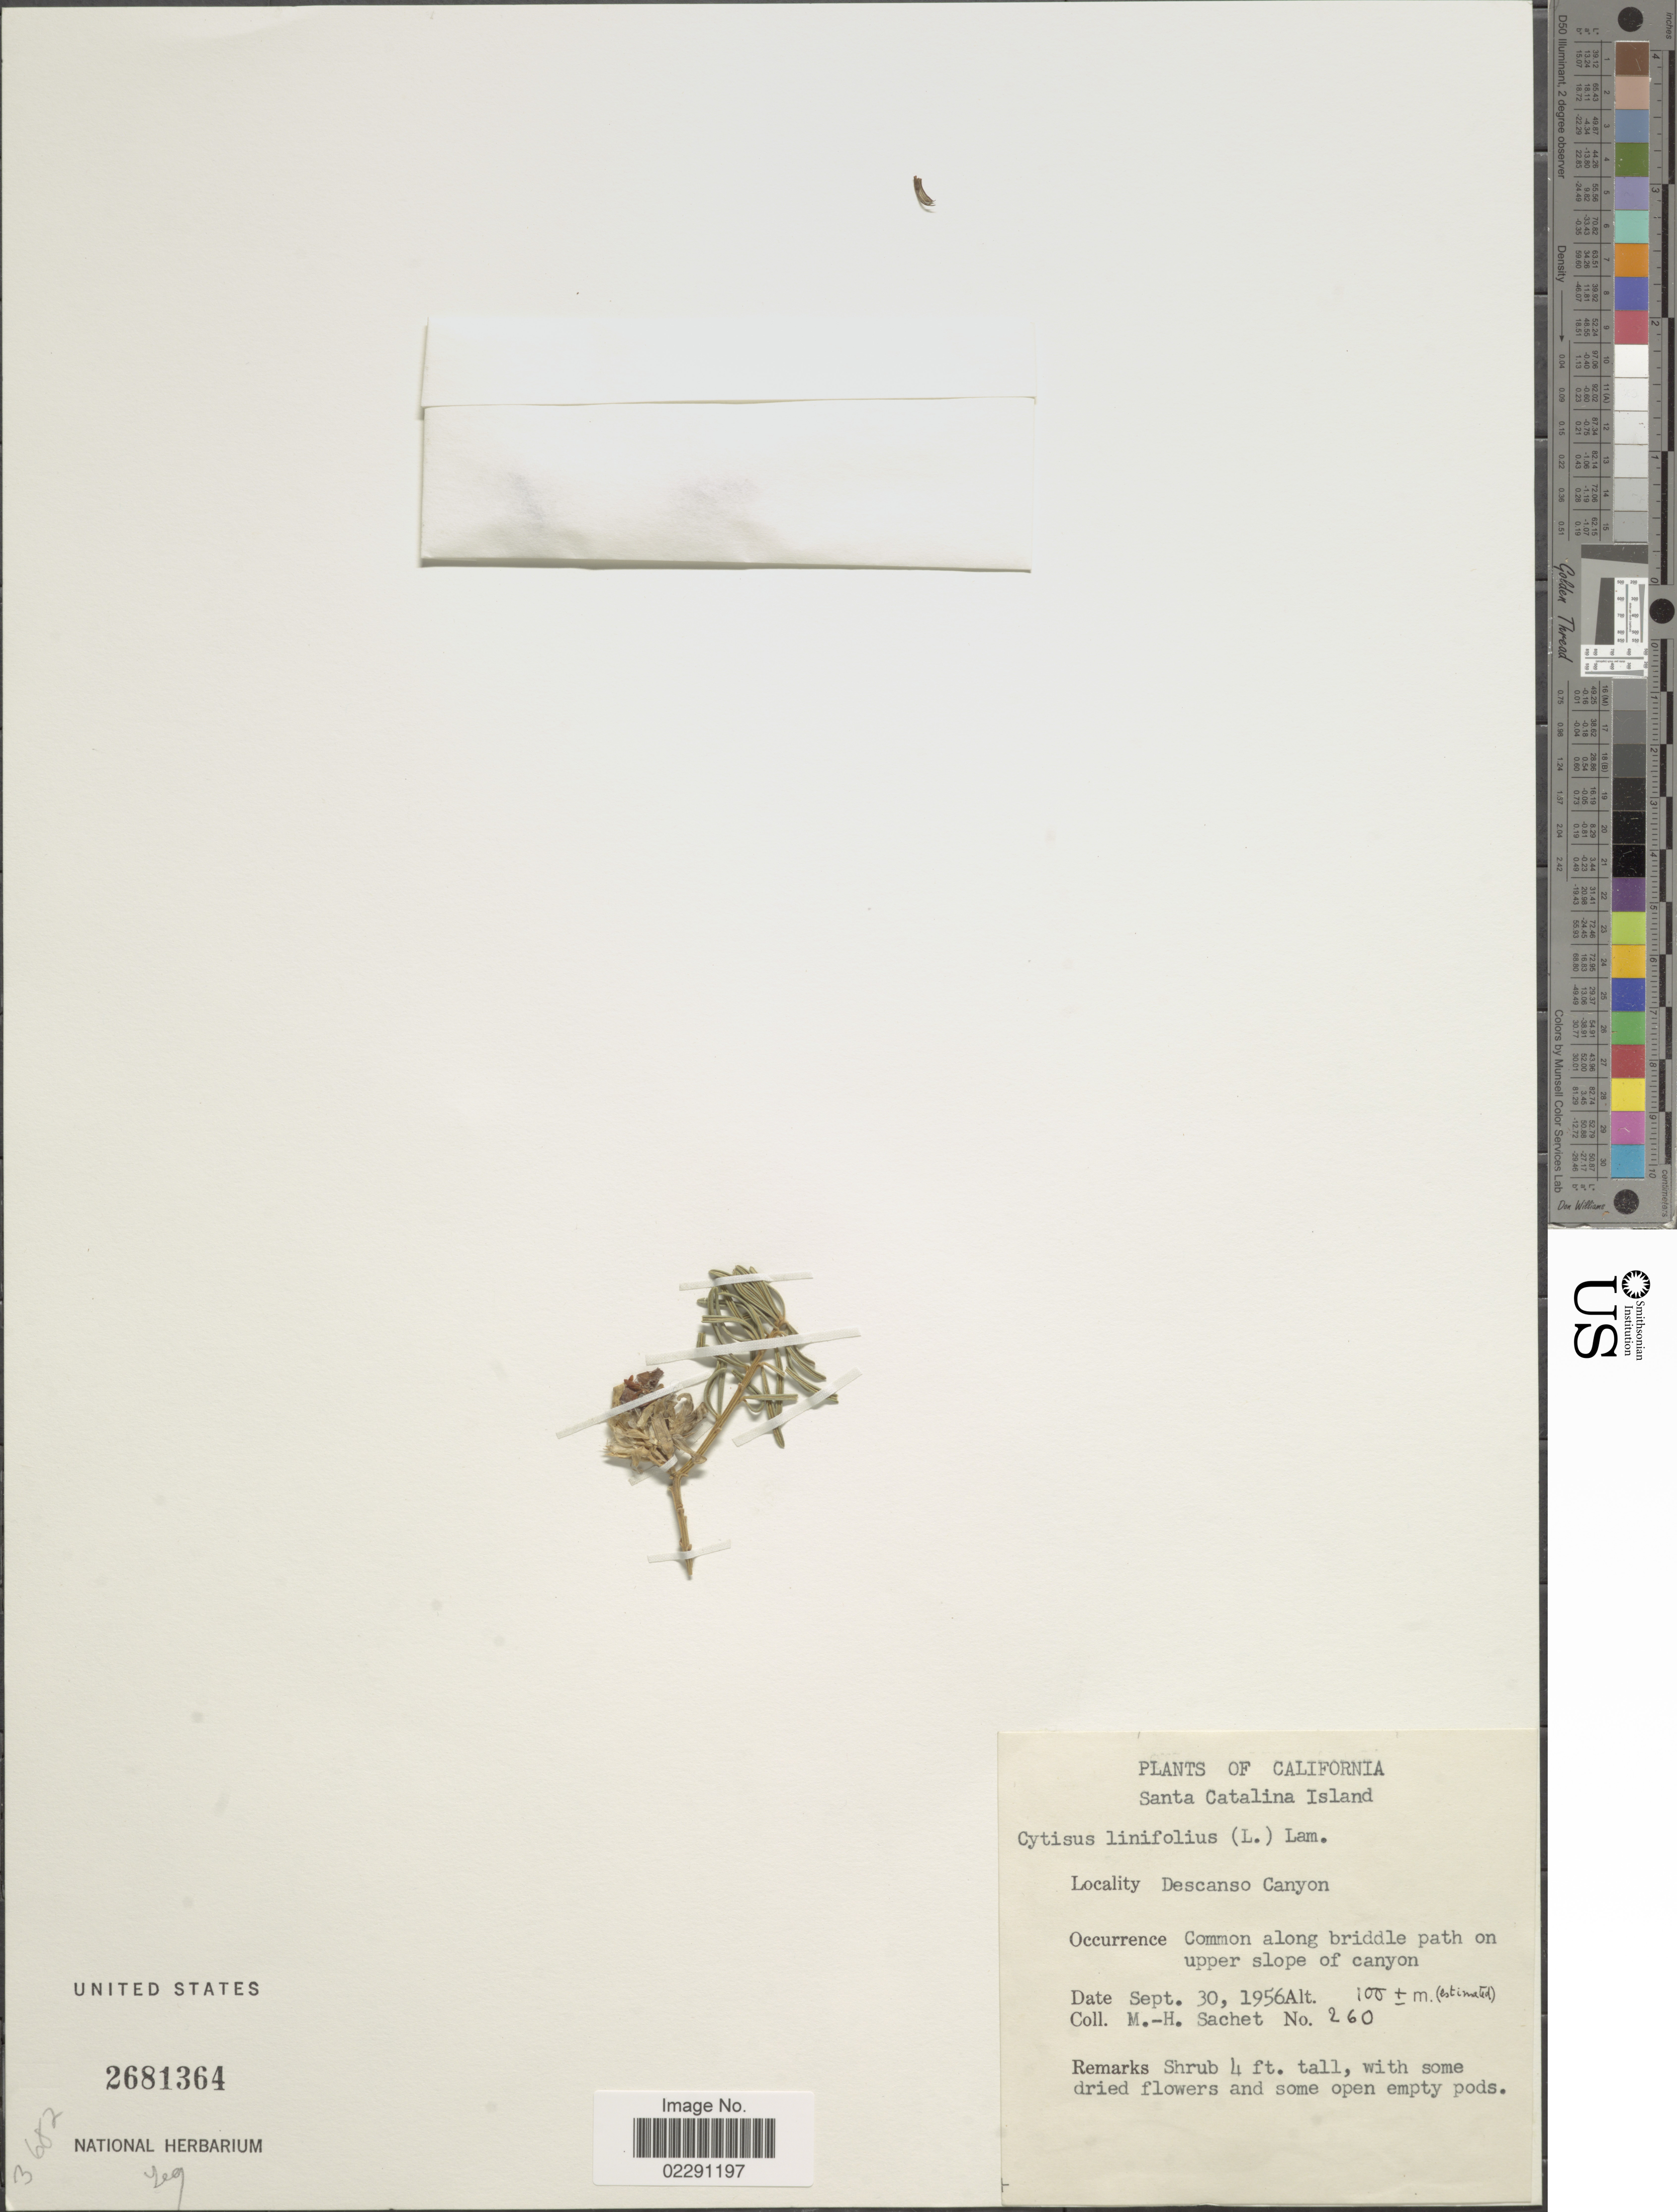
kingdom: Plantae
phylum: Tracheophyta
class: Magnoliopsida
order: Fabales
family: Fabaceae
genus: Genista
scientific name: Genista linifolia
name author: L.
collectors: M.-H. Sachet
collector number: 260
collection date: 1956-09-30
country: United States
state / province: California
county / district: Los Angeles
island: Santa Catalina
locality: Santa Catalina Island, common along briddle path on upper slope of canyon, Descano Canyon.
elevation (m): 100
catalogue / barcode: US 2681364